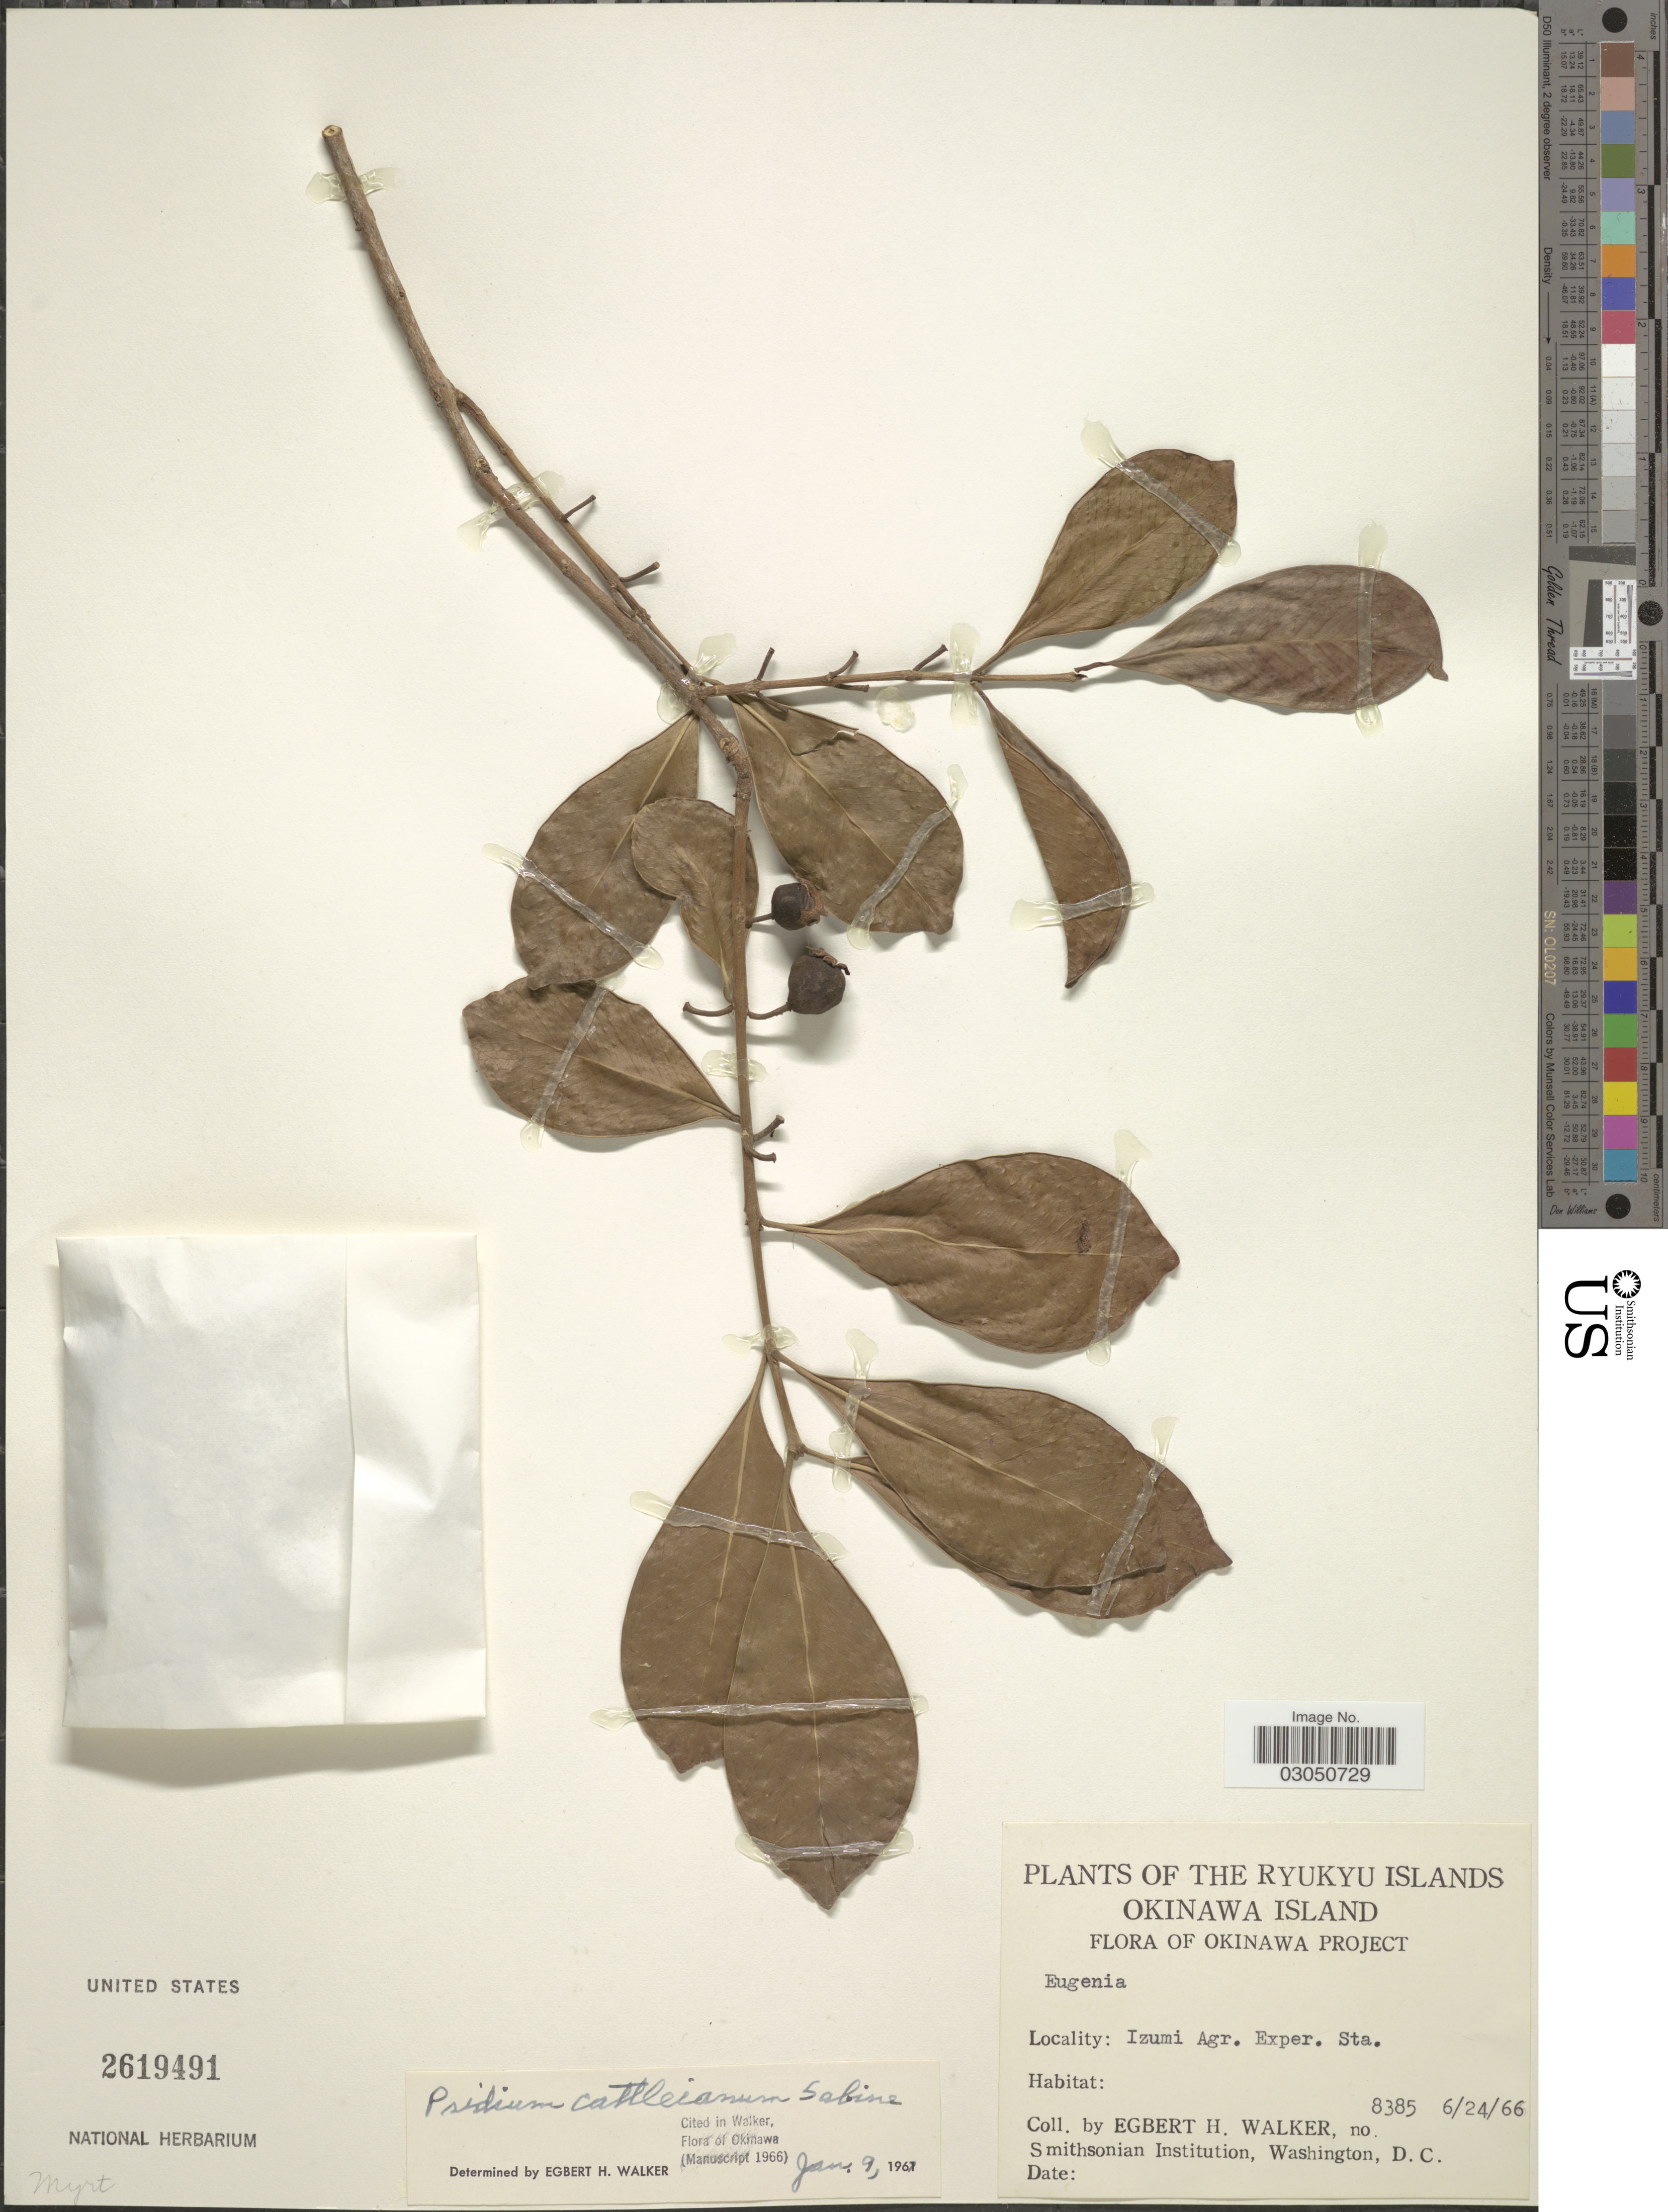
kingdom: Plantae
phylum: Tracheophyta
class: Magnoliopsida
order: Myrtales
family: Myrtaceae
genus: Psidium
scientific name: Psidium cattleyanum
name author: Sabine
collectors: E. H. Walker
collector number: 8385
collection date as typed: Transcribed d/m/y: 24/6/66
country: Japan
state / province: Okinawa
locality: Okinawa Island, Okinawa Project. Izumi Agr. Exper. Sta.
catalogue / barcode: US 2619491